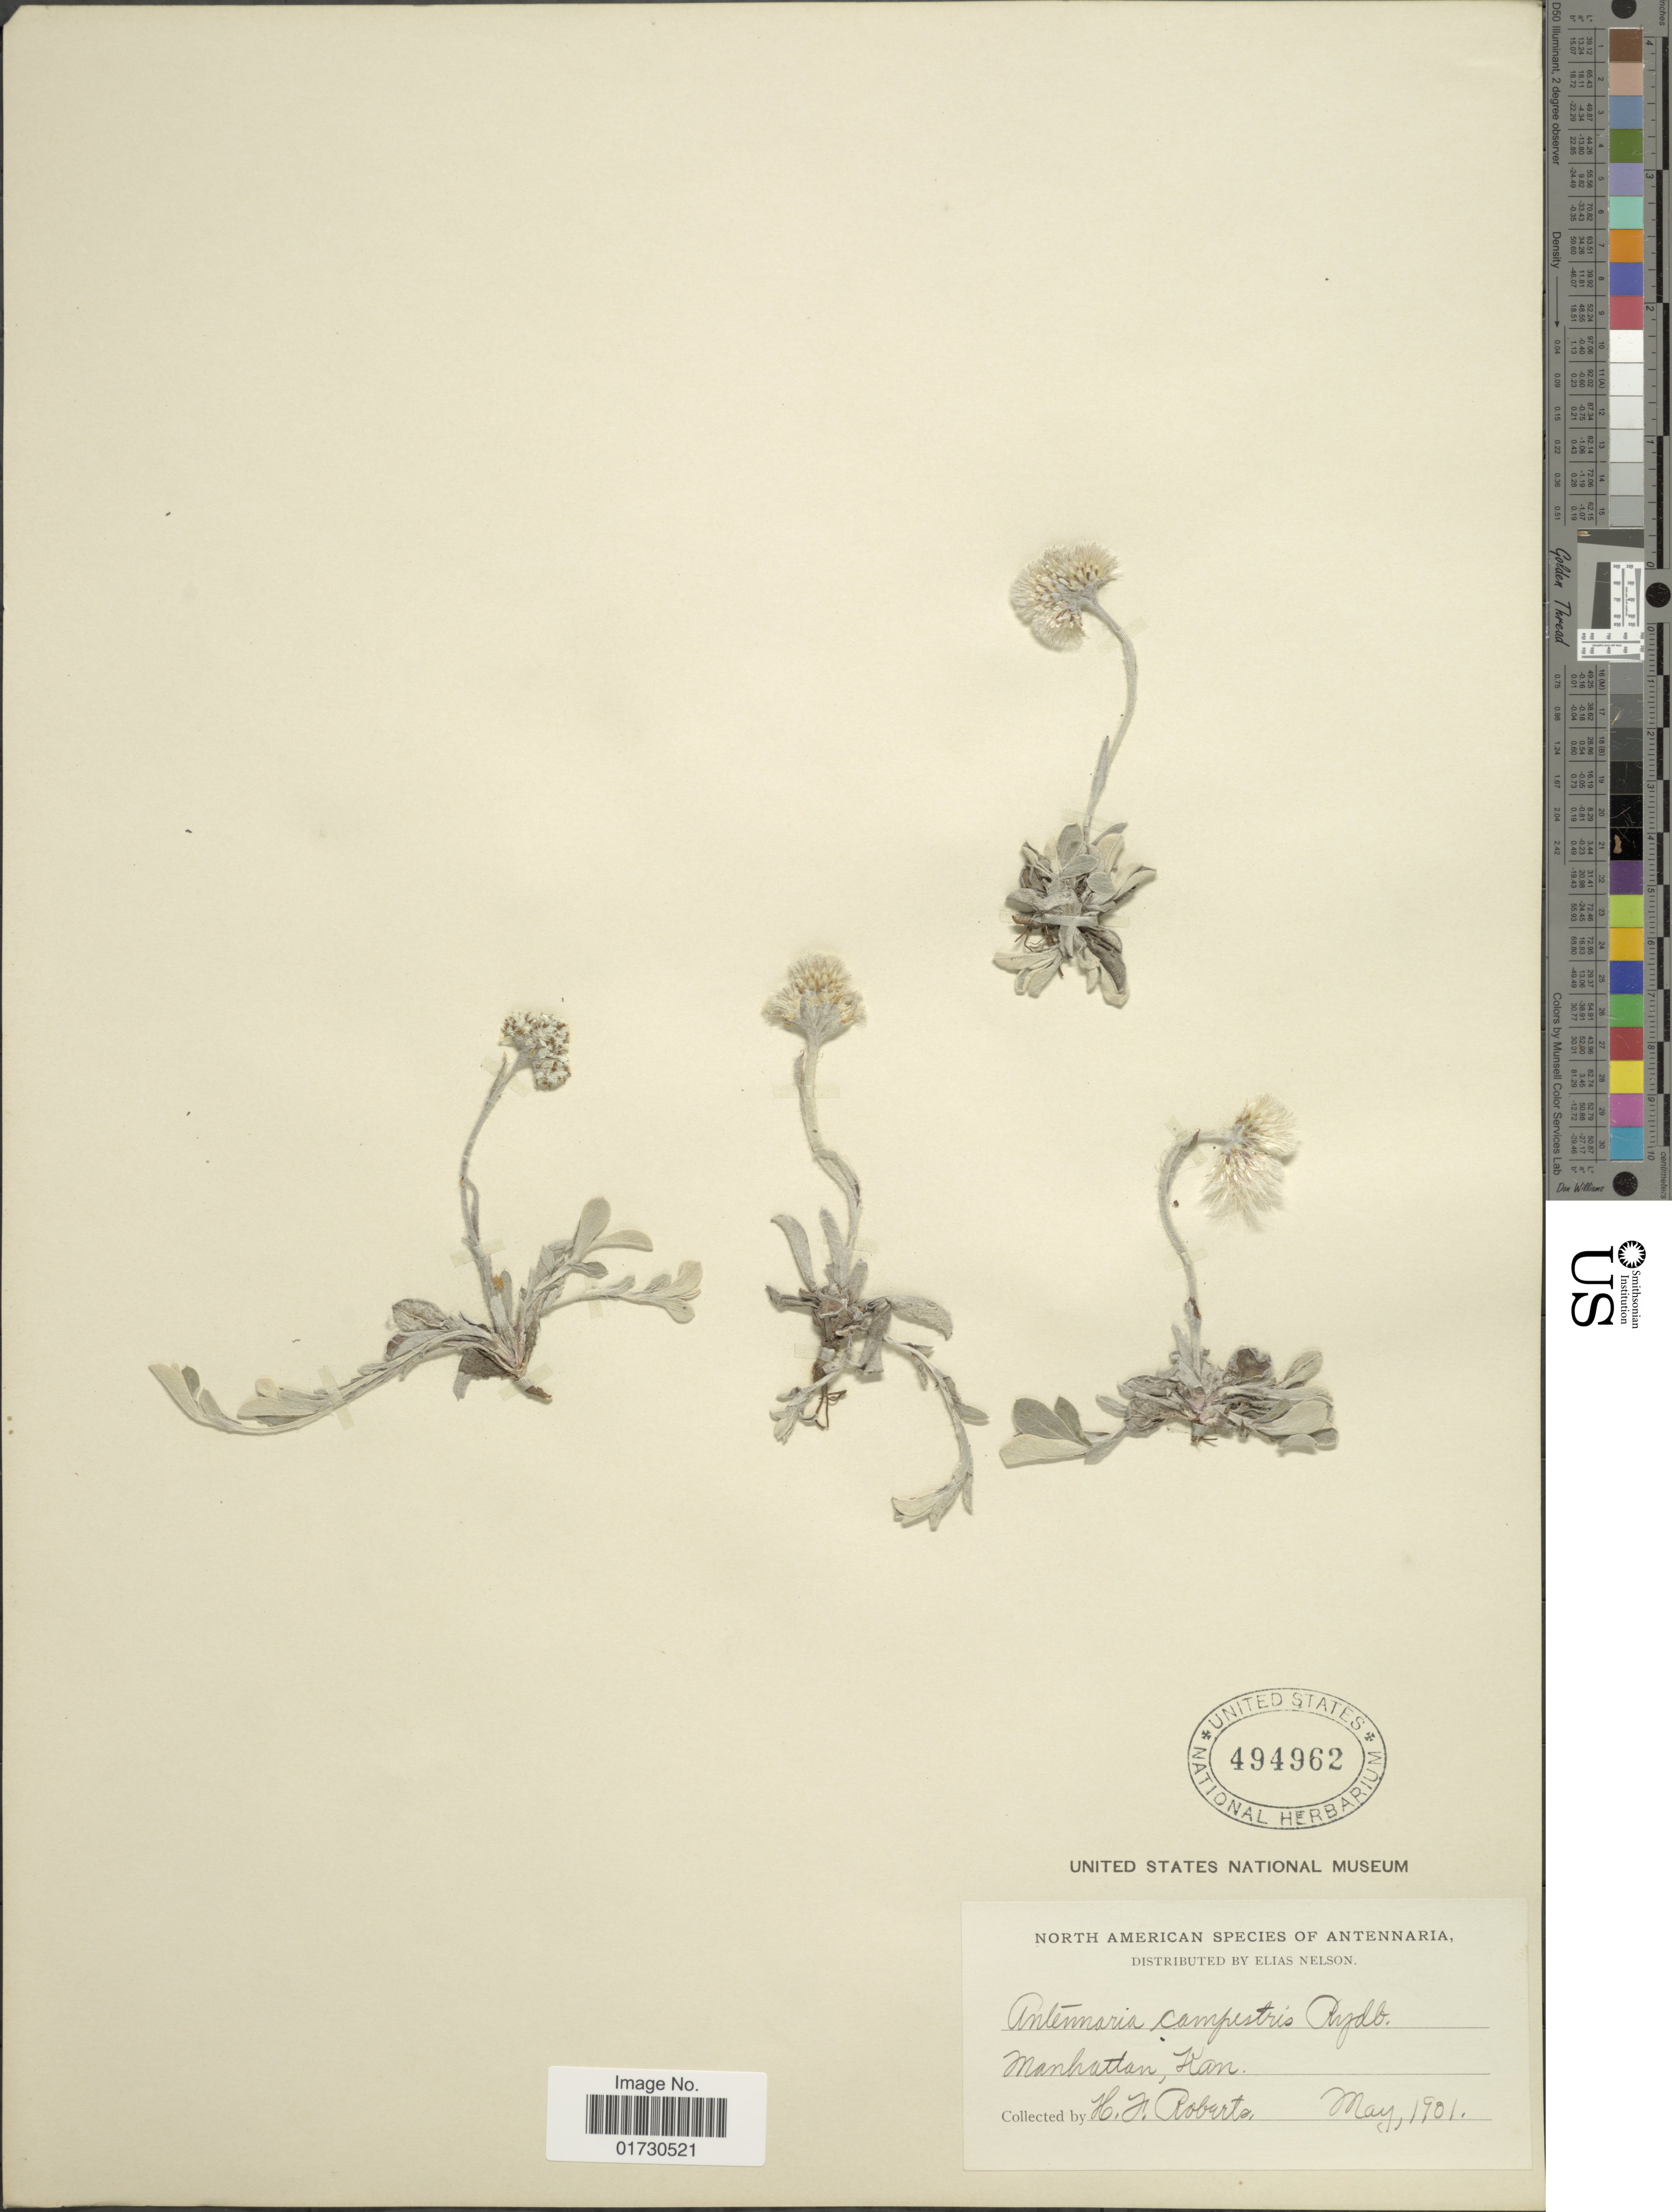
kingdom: Plantae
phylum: Tracheophyta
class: Magnoliopsida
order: Asterales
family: Asteraceae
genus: Antennaria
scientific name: Antennaria campestris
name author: Rydb.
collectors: H. Roberts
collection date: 1901-05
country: United States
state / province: Kansas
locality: Manhattan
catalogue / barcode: US 494962